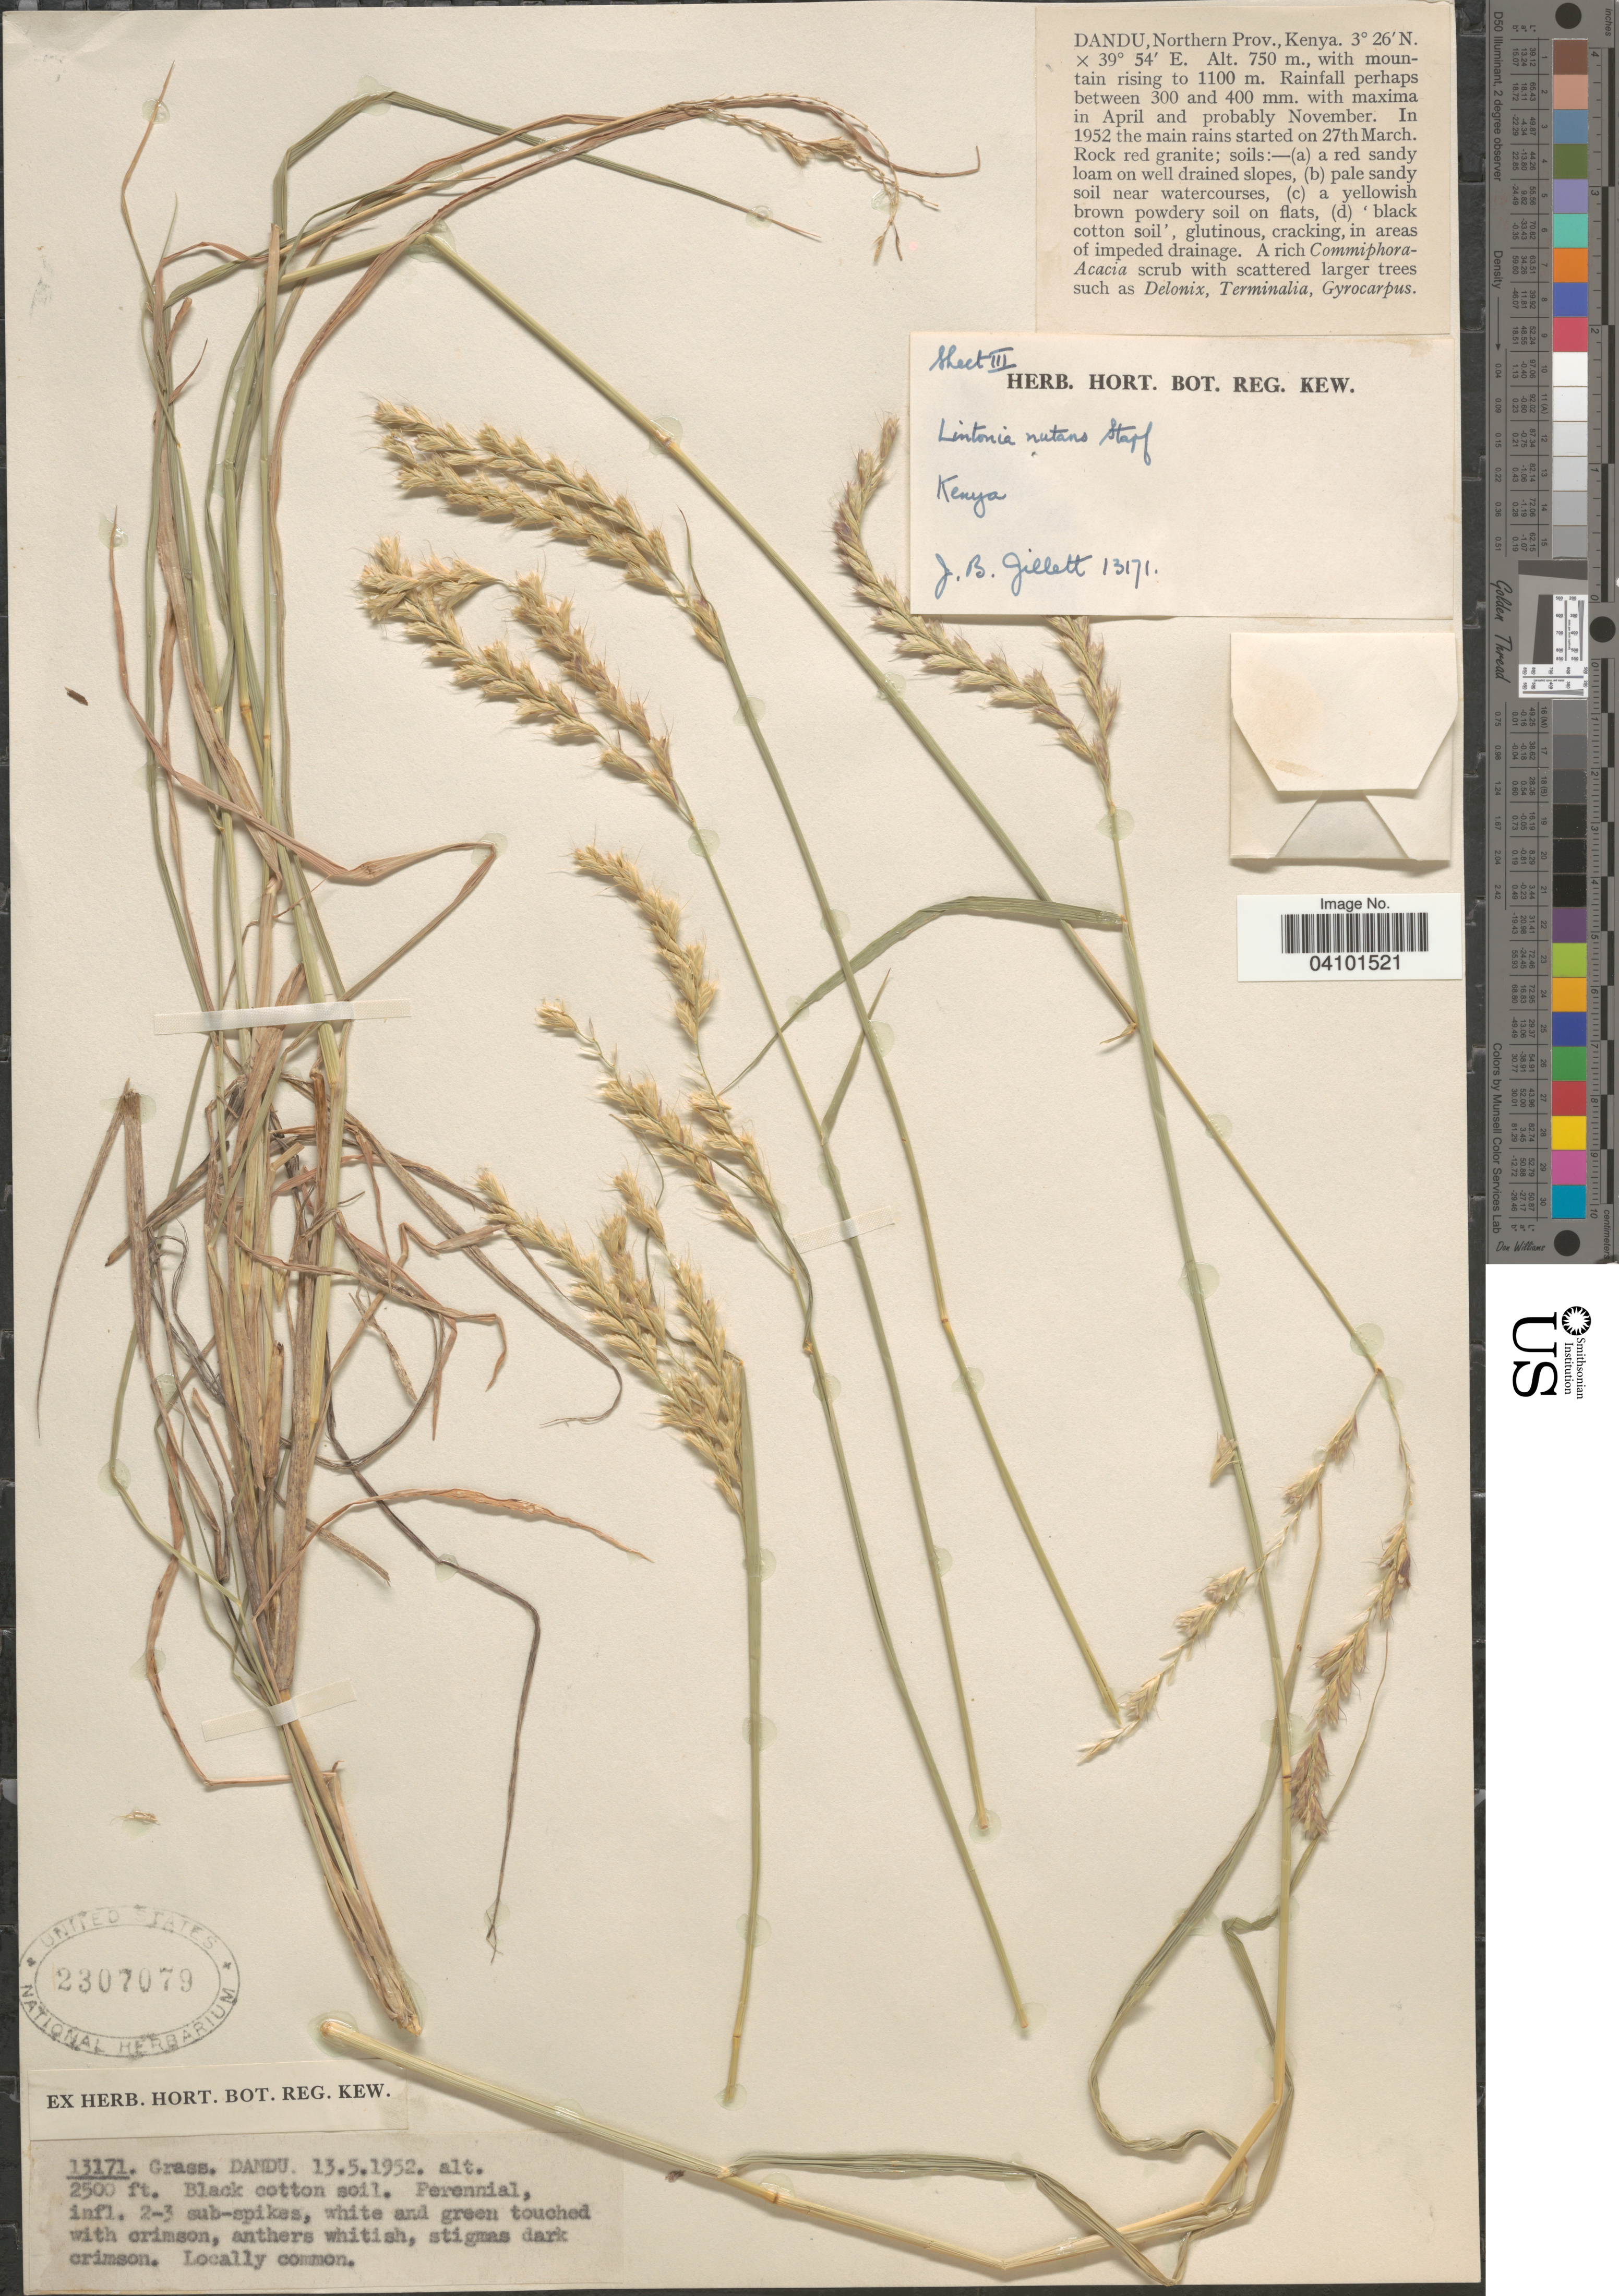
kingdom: Plantae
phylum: Tracheophyta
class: Liliopsida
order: Poales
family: Poaceae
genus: Chloris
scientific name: Chloris nutans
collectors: J. B. Gillett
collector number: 13171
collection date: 1952-05-13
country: Kenya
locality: Dandu, Northern Prov.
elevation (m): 762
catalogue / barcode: US 2307079